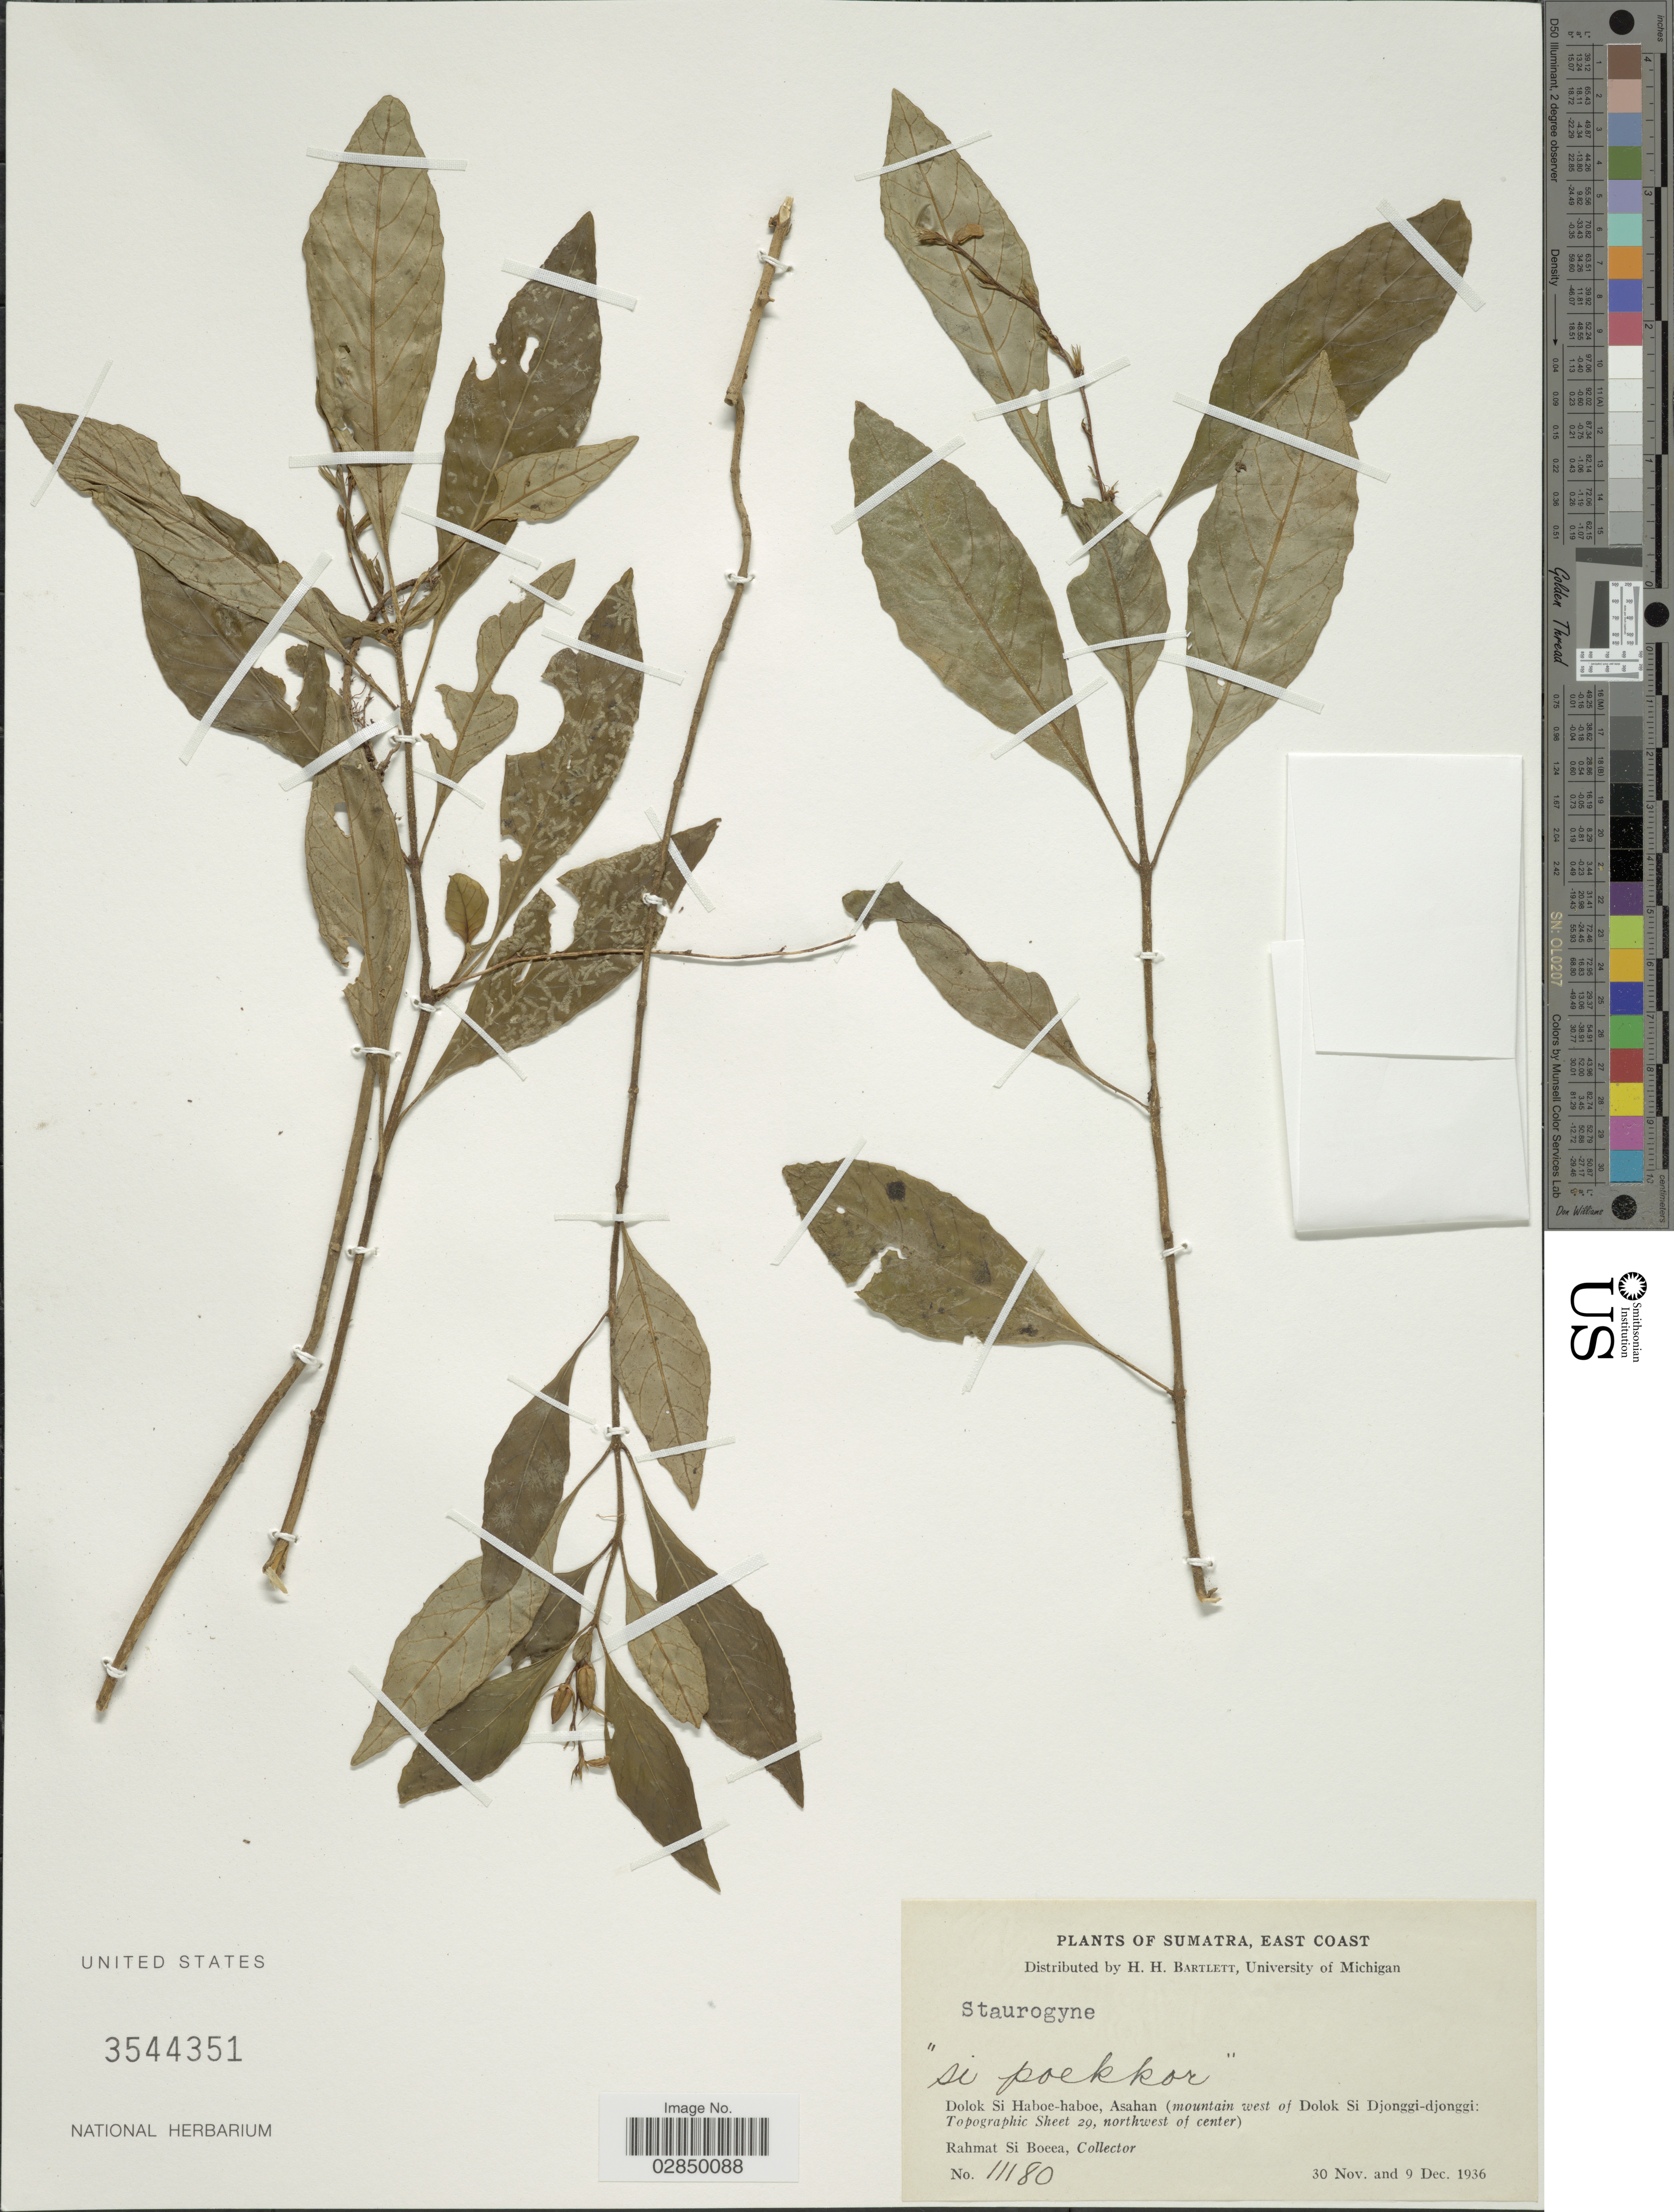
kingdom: Plantae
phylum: Tracheophyta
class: Magnoliopsida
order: Lamiales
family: Acanthaceae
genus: Staurogyne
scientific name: Staurogyne sp.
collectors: Rahmat Si Boeea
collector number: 11180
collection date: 1936-11-30/1936-12-09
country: Indonesia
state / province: Sumatra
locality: East Coast. Dolok Si Haboe-haboe, Asahan (mountain west of Dolok Si Djonggi-djonngi: Topographic Sheet 29, northwest of center).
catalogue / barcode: US 3544351